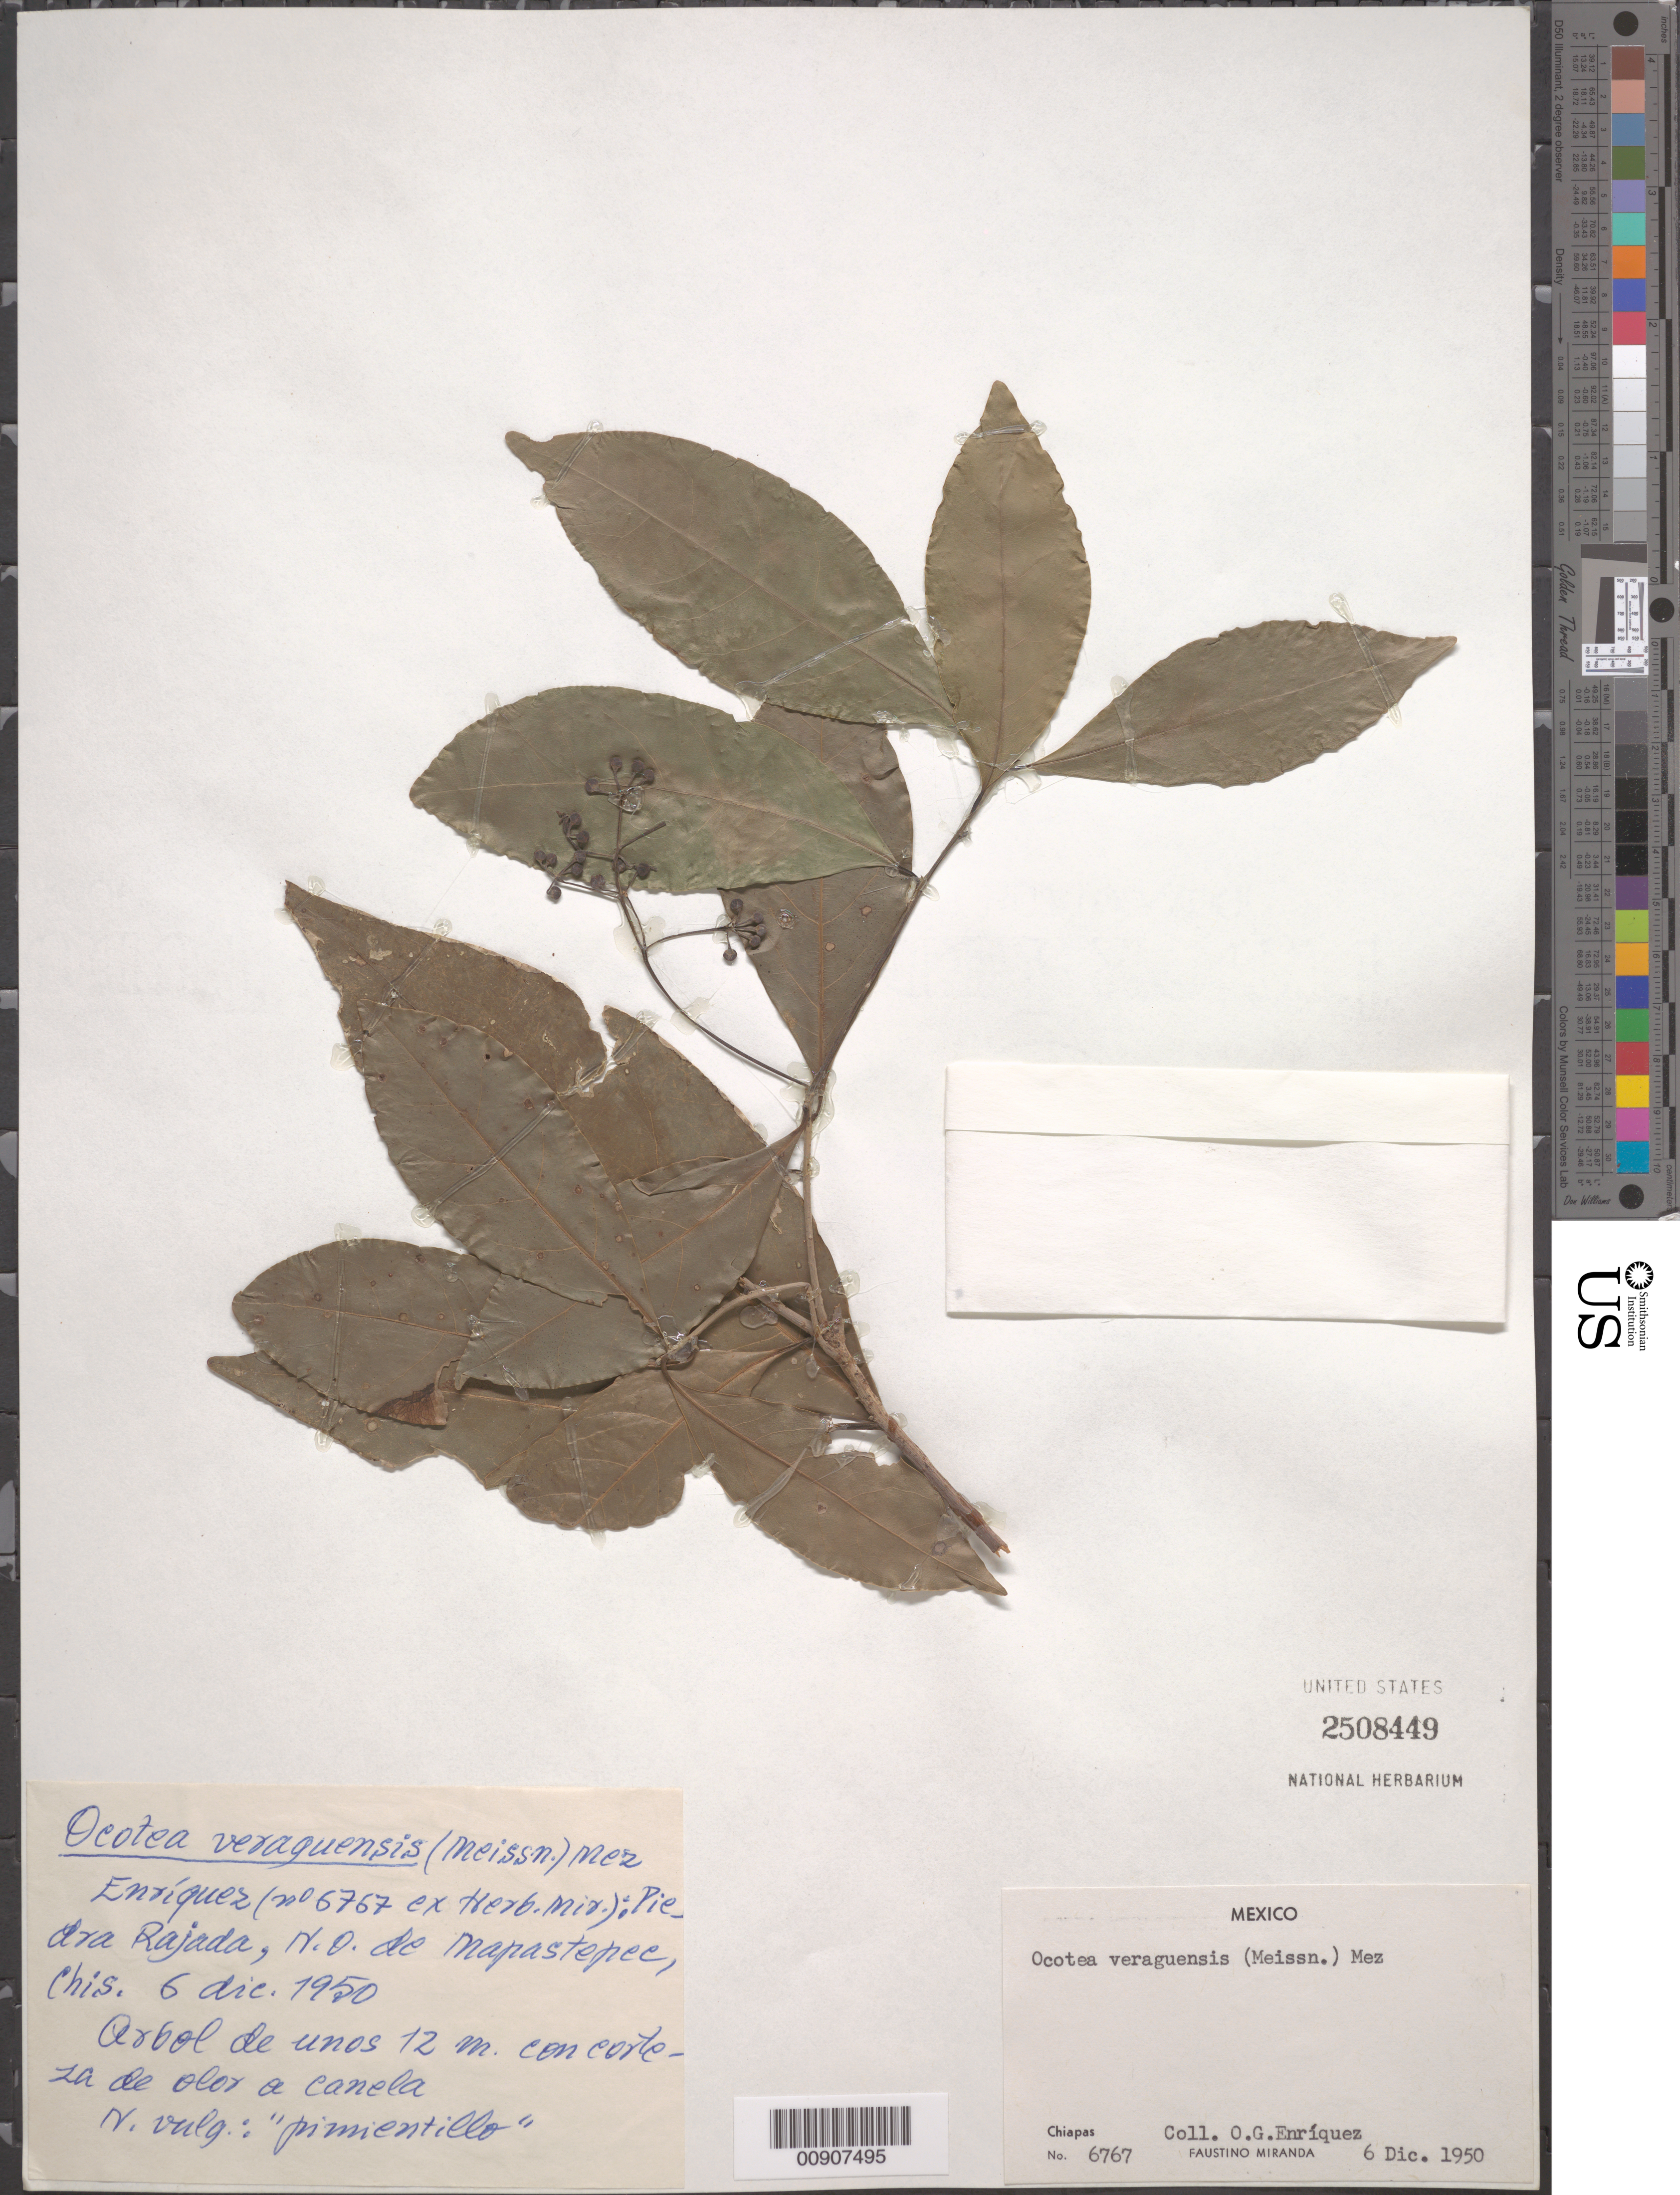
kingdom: Plantae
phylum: Tracheophyta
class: Magnoliopsida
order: Laurales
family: Lauraceae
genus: Ocotea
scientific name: Ocotea veraguensis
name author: (Meisn.) Mez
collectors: O. Enriquez & F. Miranda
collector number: (No. 6767 ex Herb. Mir.)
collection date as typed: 06 Dec 1950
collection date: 1950-12-06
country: Mexico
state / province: Chiapas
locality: Piedra Rajada, N.O. de Mepastepec, Chiapas.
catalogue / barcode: US 2508449